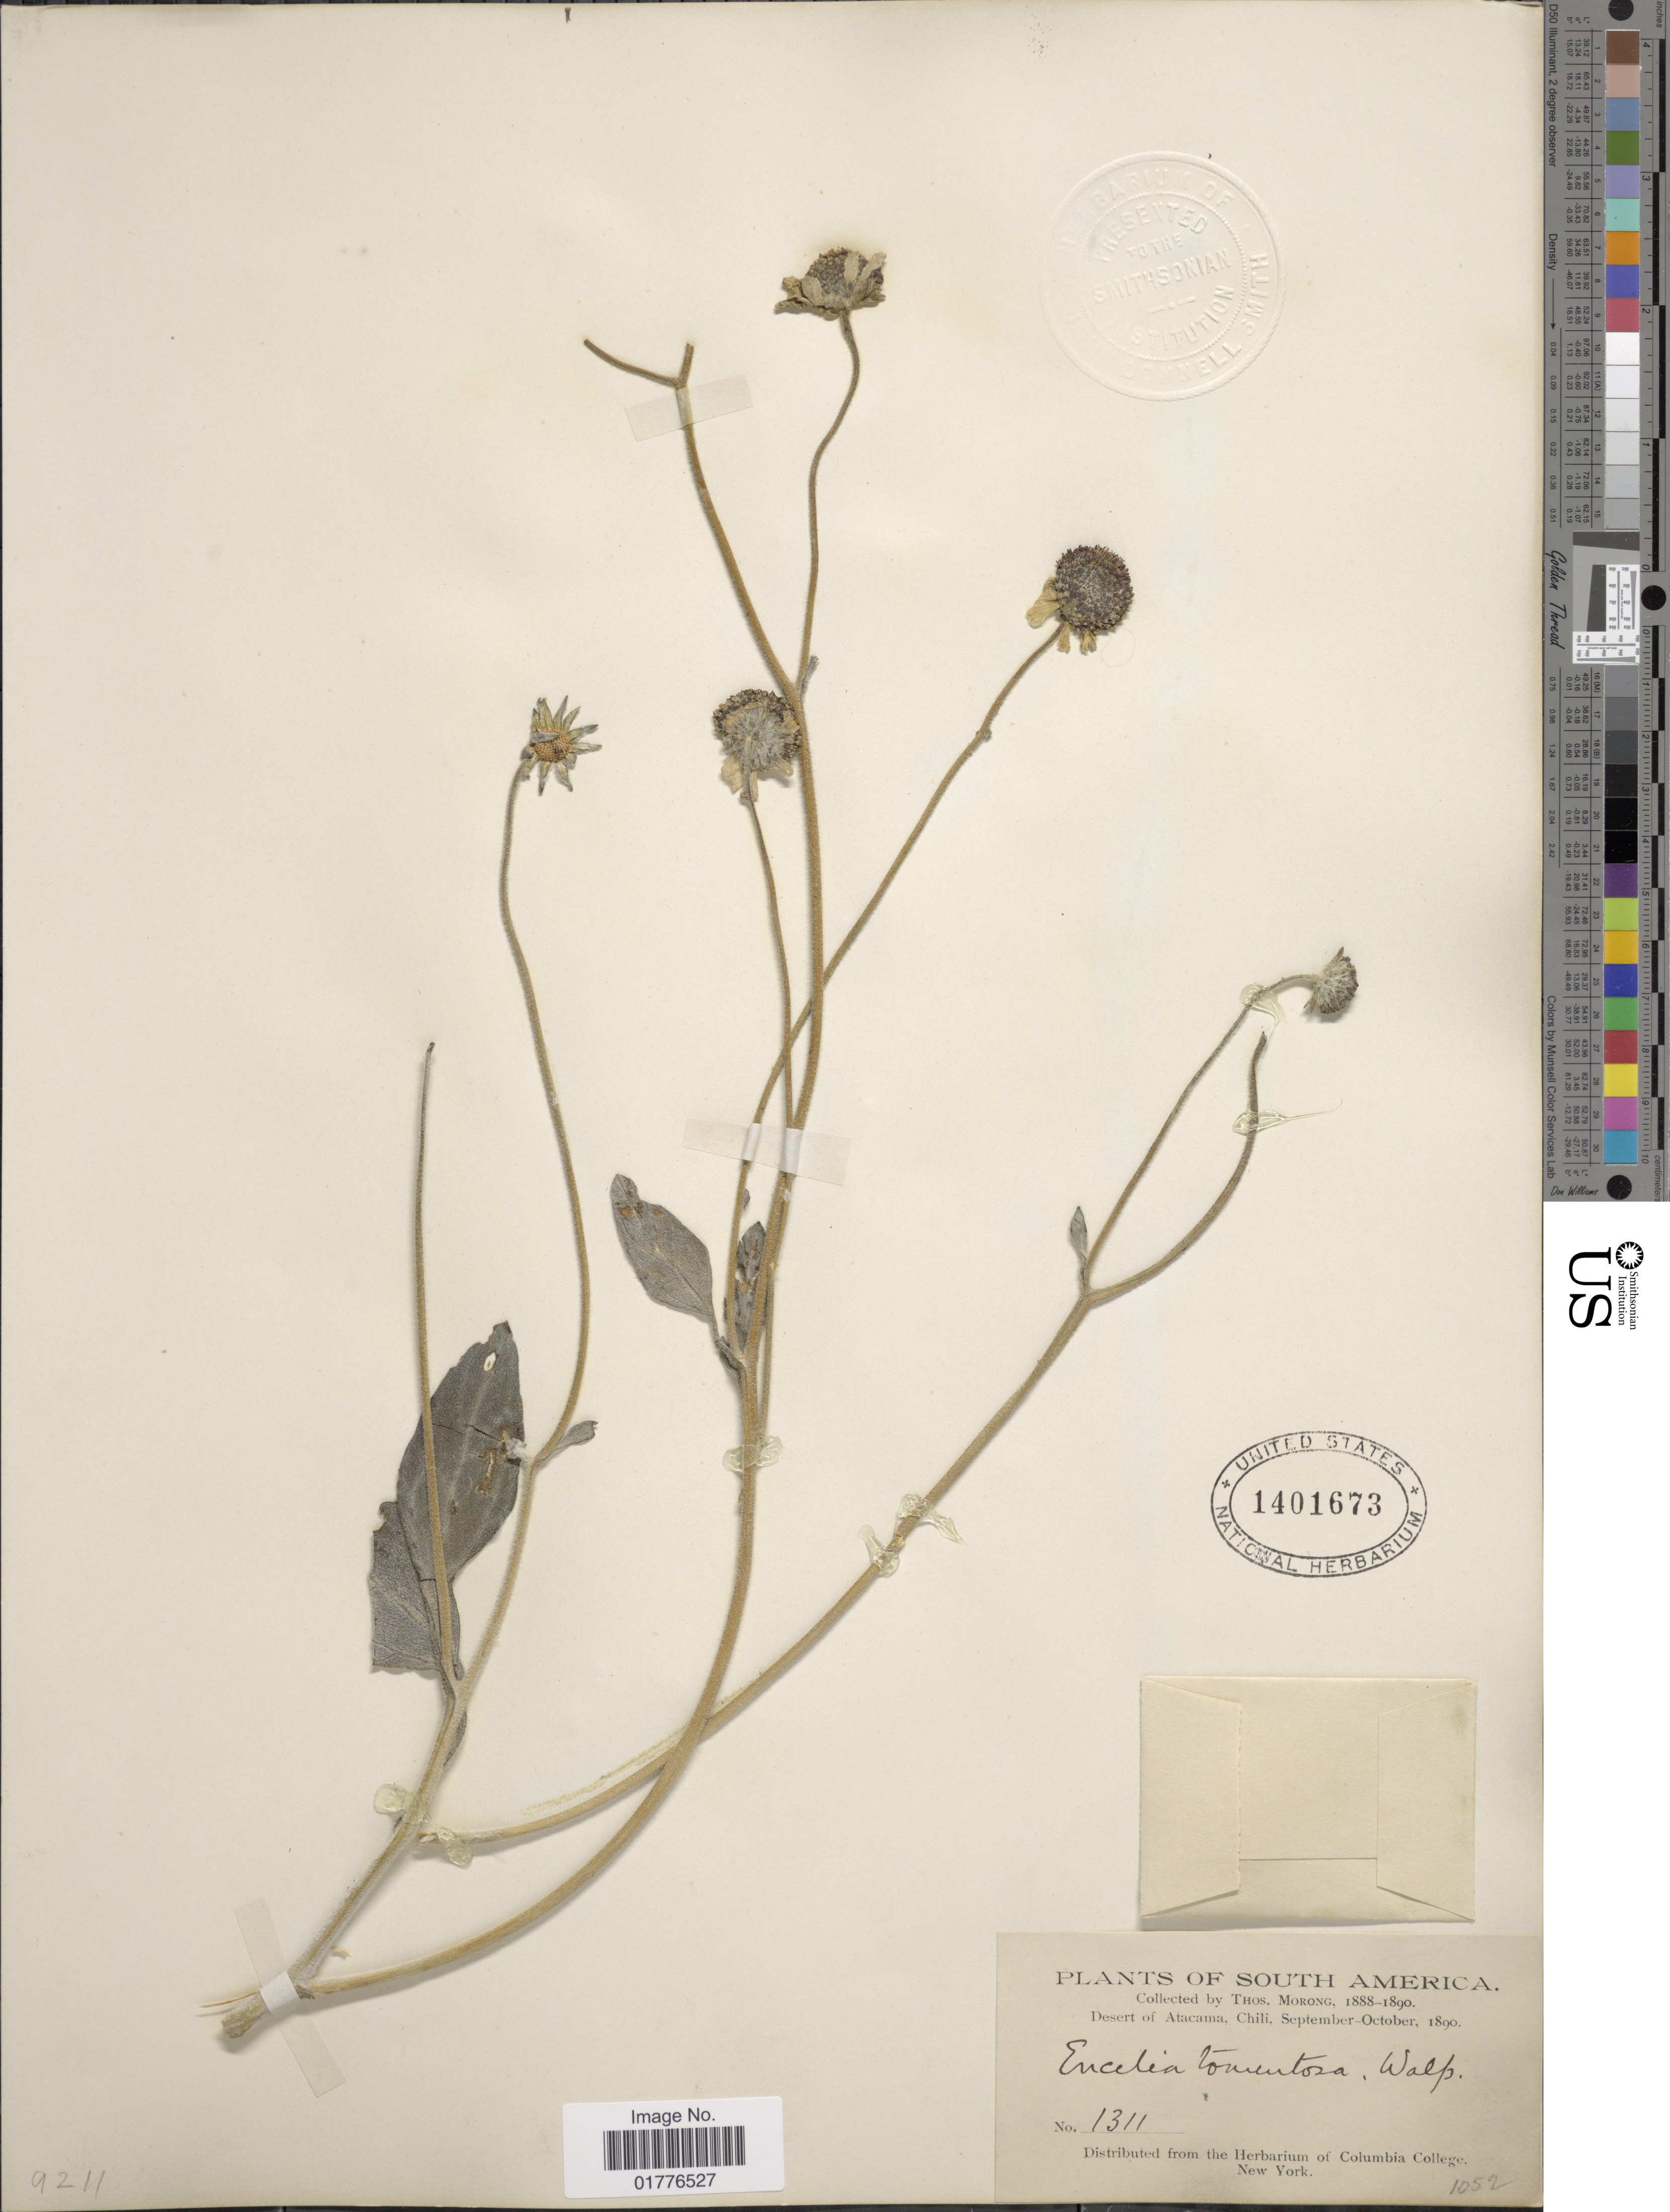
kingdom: Plantae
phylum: Tracheophyta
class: Magnoliopsida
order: Asterales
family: Asteraceae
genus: Encelia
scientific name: Encelia tomentosa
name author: Walp.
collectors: ex herb. T. Morong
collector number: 1311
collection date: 1890-09/1890-10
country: Chile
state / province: Atacama (III)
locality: Desert of Atacama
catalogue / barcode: US 1401673